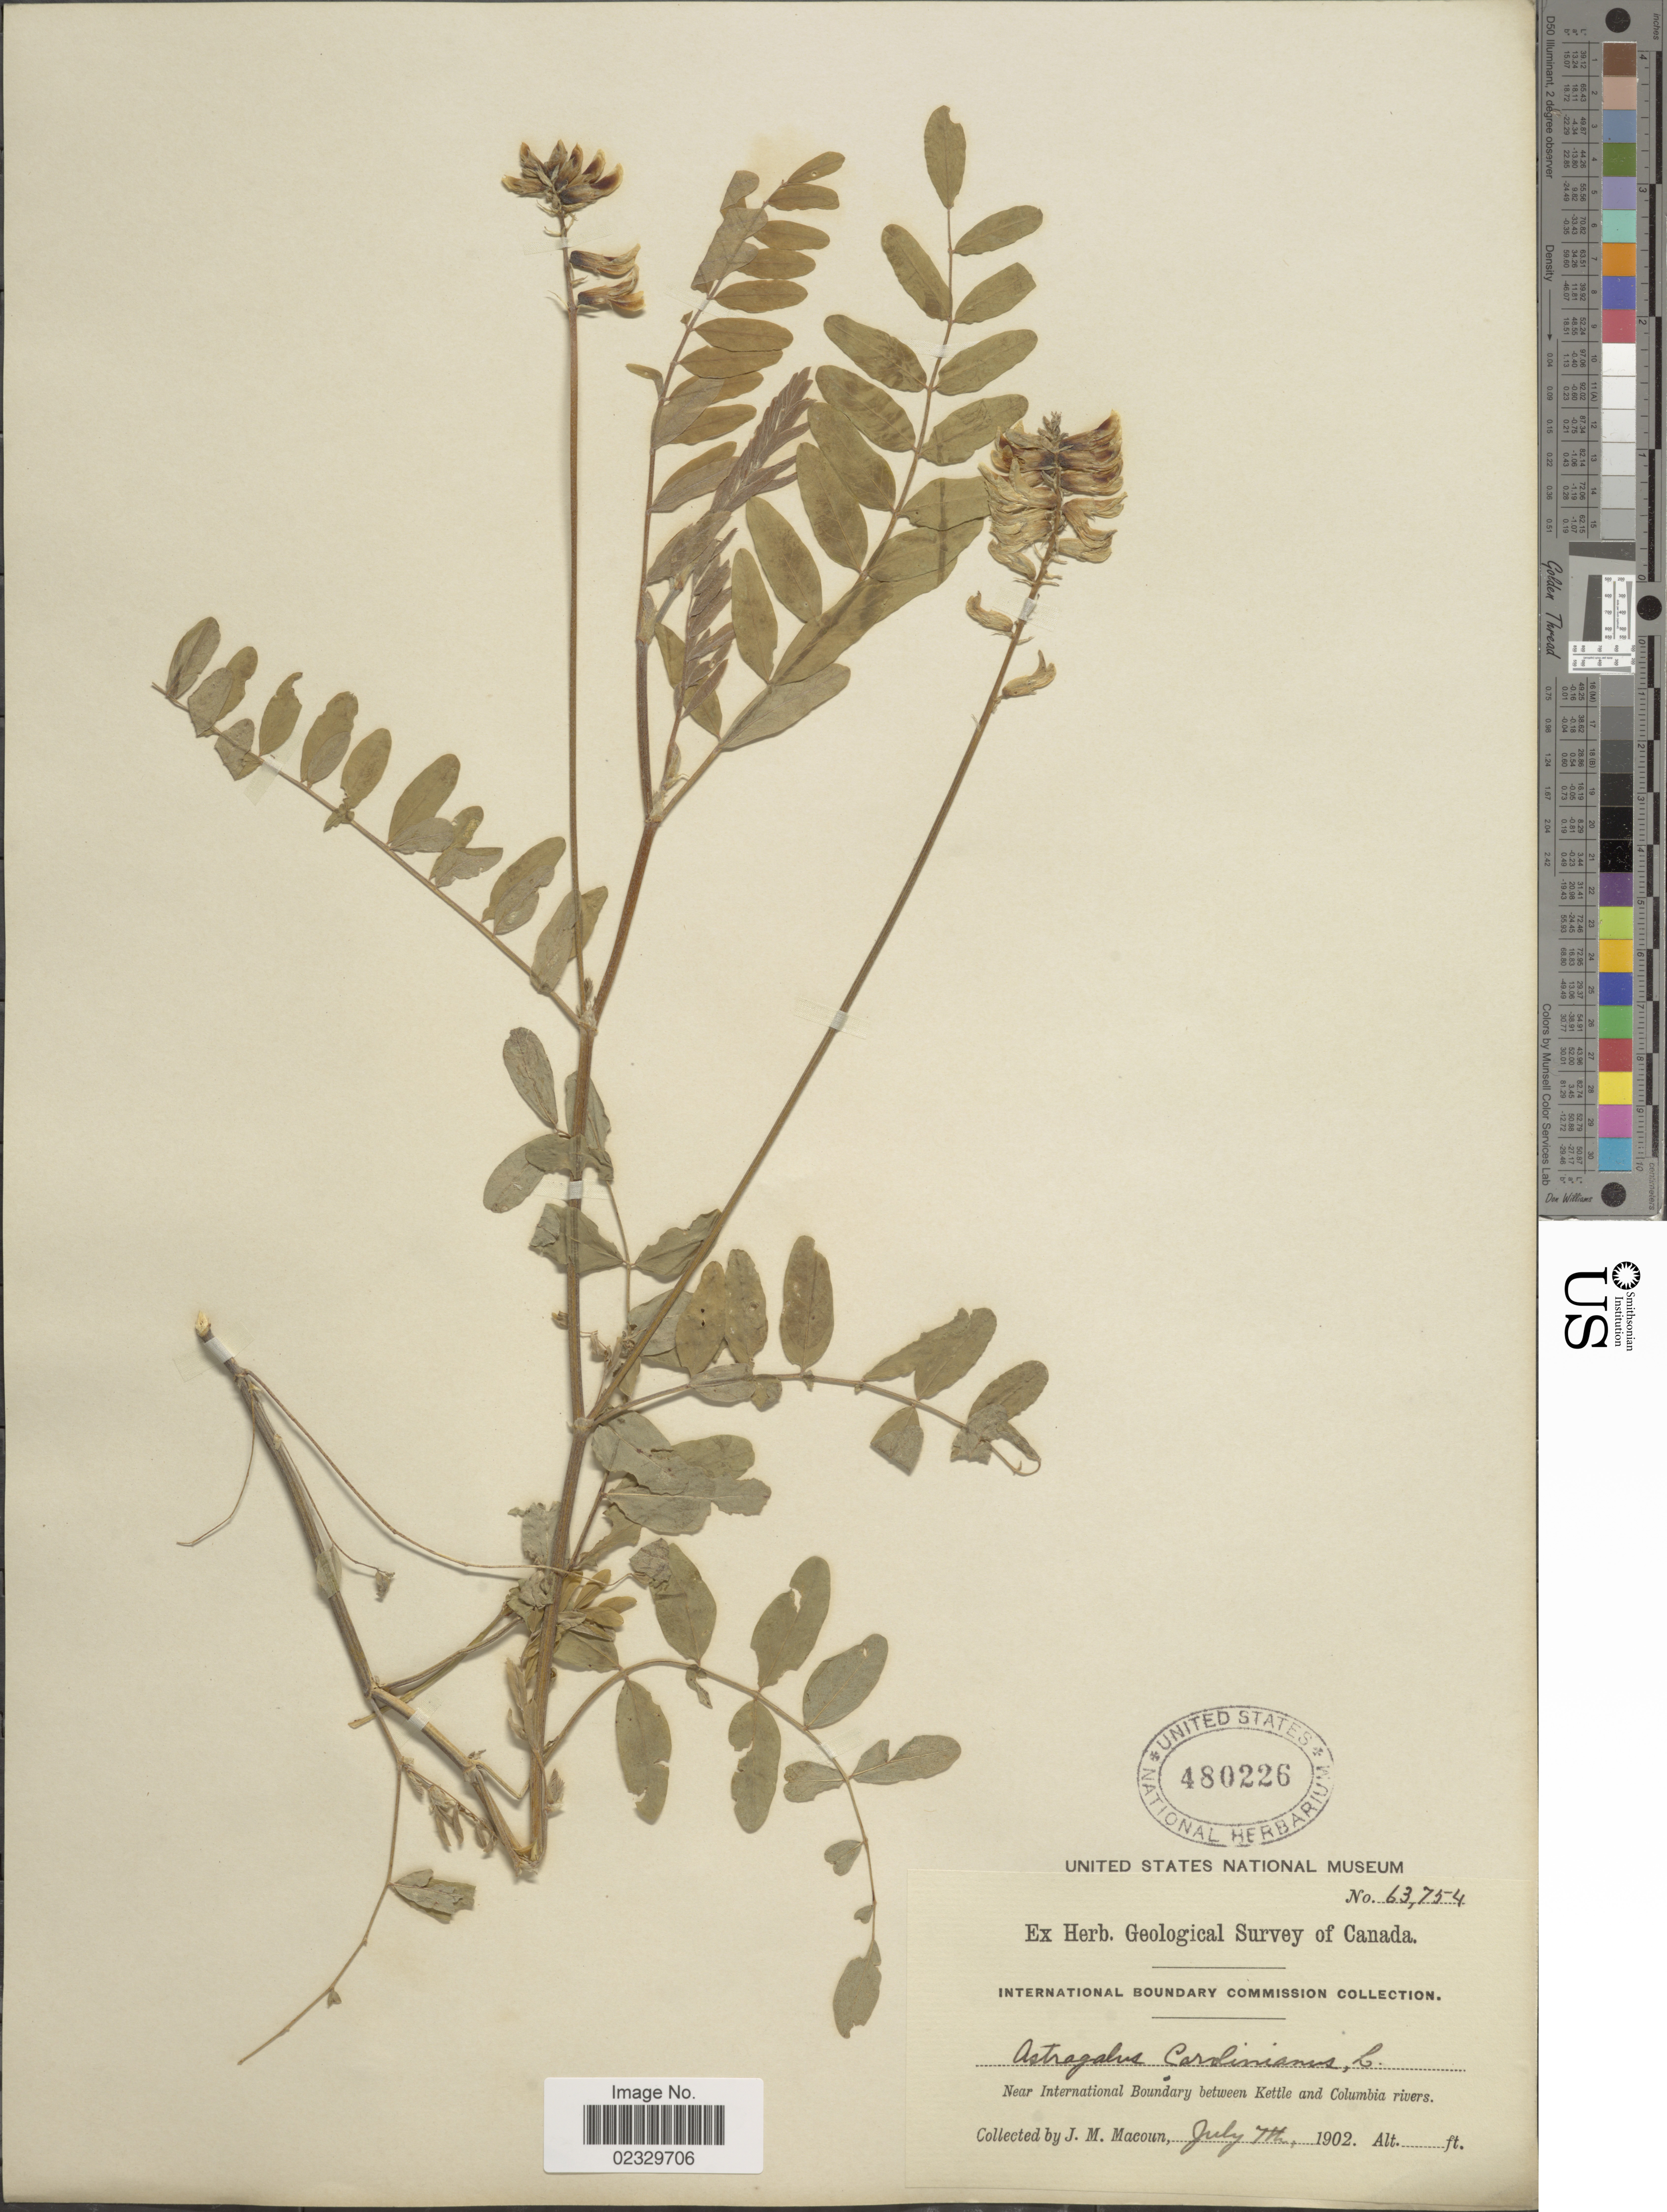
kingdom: Plantae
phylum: Tracheophyta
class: Magnoliopsida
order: Fabales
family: Fabaceae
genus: Astragalus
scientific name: Astragalus canadensis var. brevidens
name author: L.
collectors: J. M. Macoun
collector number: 63754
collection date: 1902-07-07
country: Canada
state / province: British Columbia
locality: Near International Boundary between Kettle and Columbia rivers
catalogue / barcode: US 480226